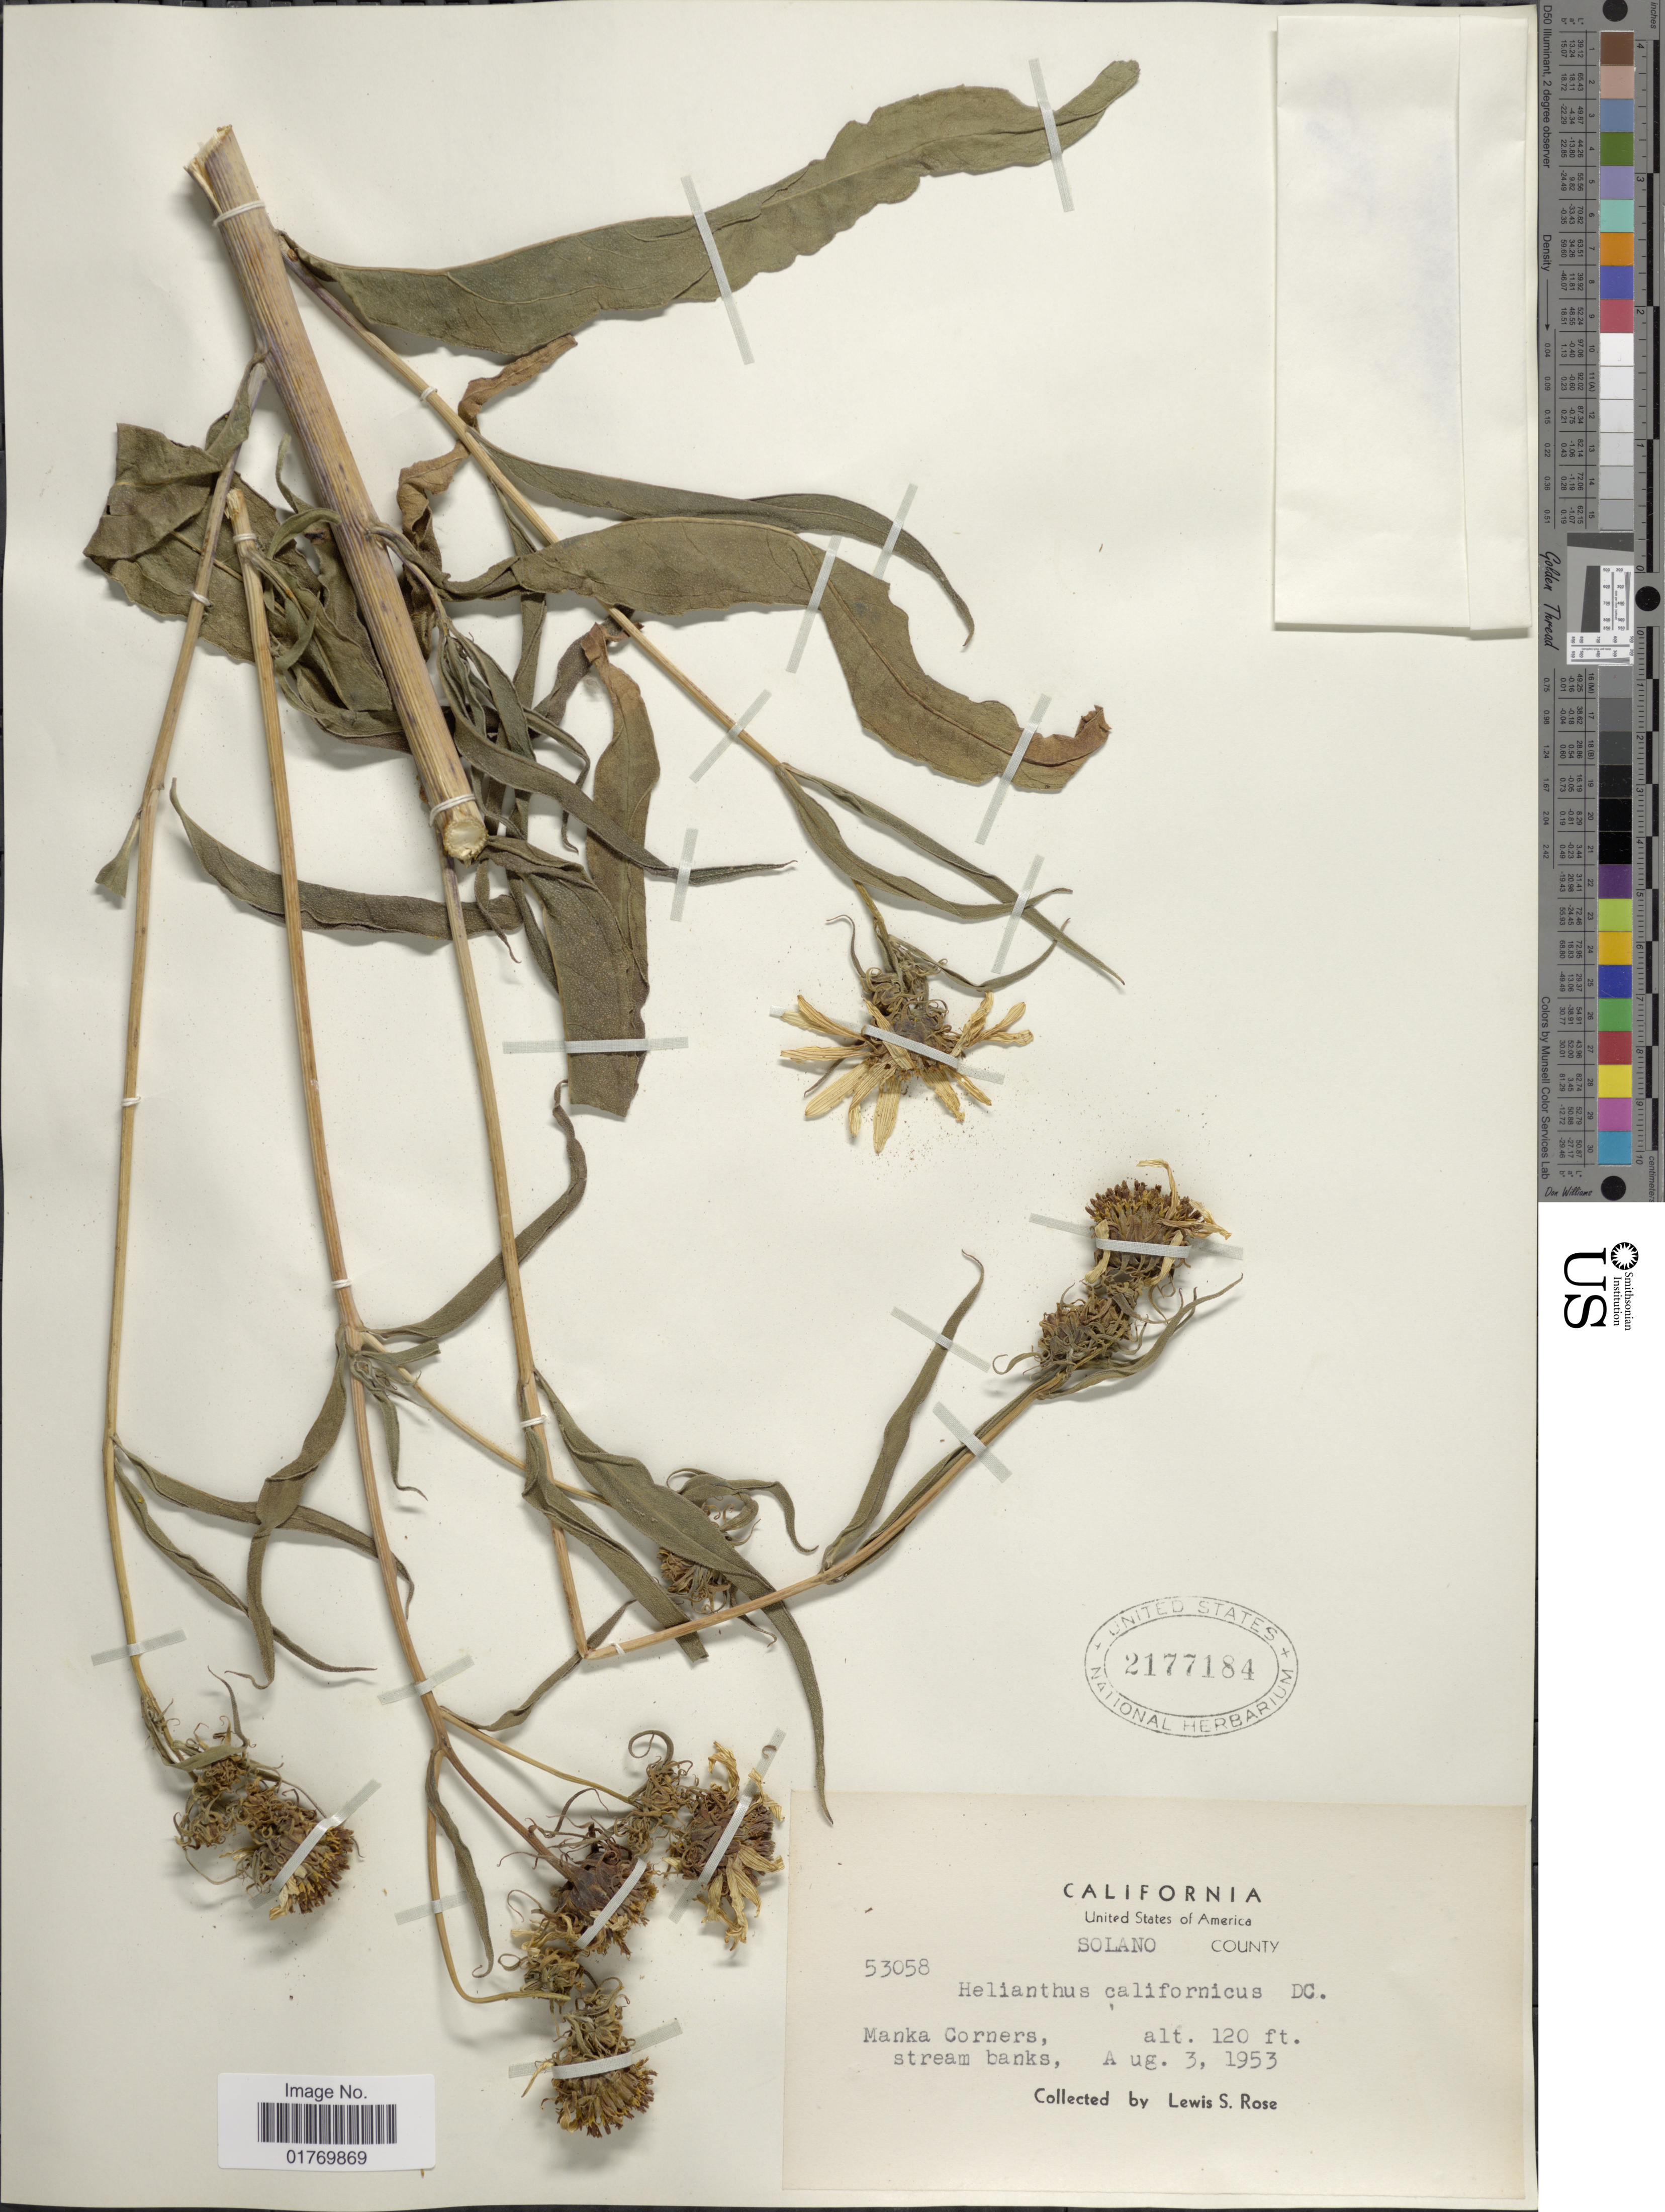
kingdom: Plantae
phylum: Tracheophyta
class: Magnoliopsida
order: Asterales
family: Asteraceae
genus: Helianthus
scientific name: Helianthus californicus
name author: DC.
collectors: L. S. Rose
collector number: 53058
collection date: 1953-08-03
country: United States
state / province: California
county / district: Solano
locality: Solano County, Manka Corners, stream banks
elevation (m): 37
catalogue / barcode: US 2177184